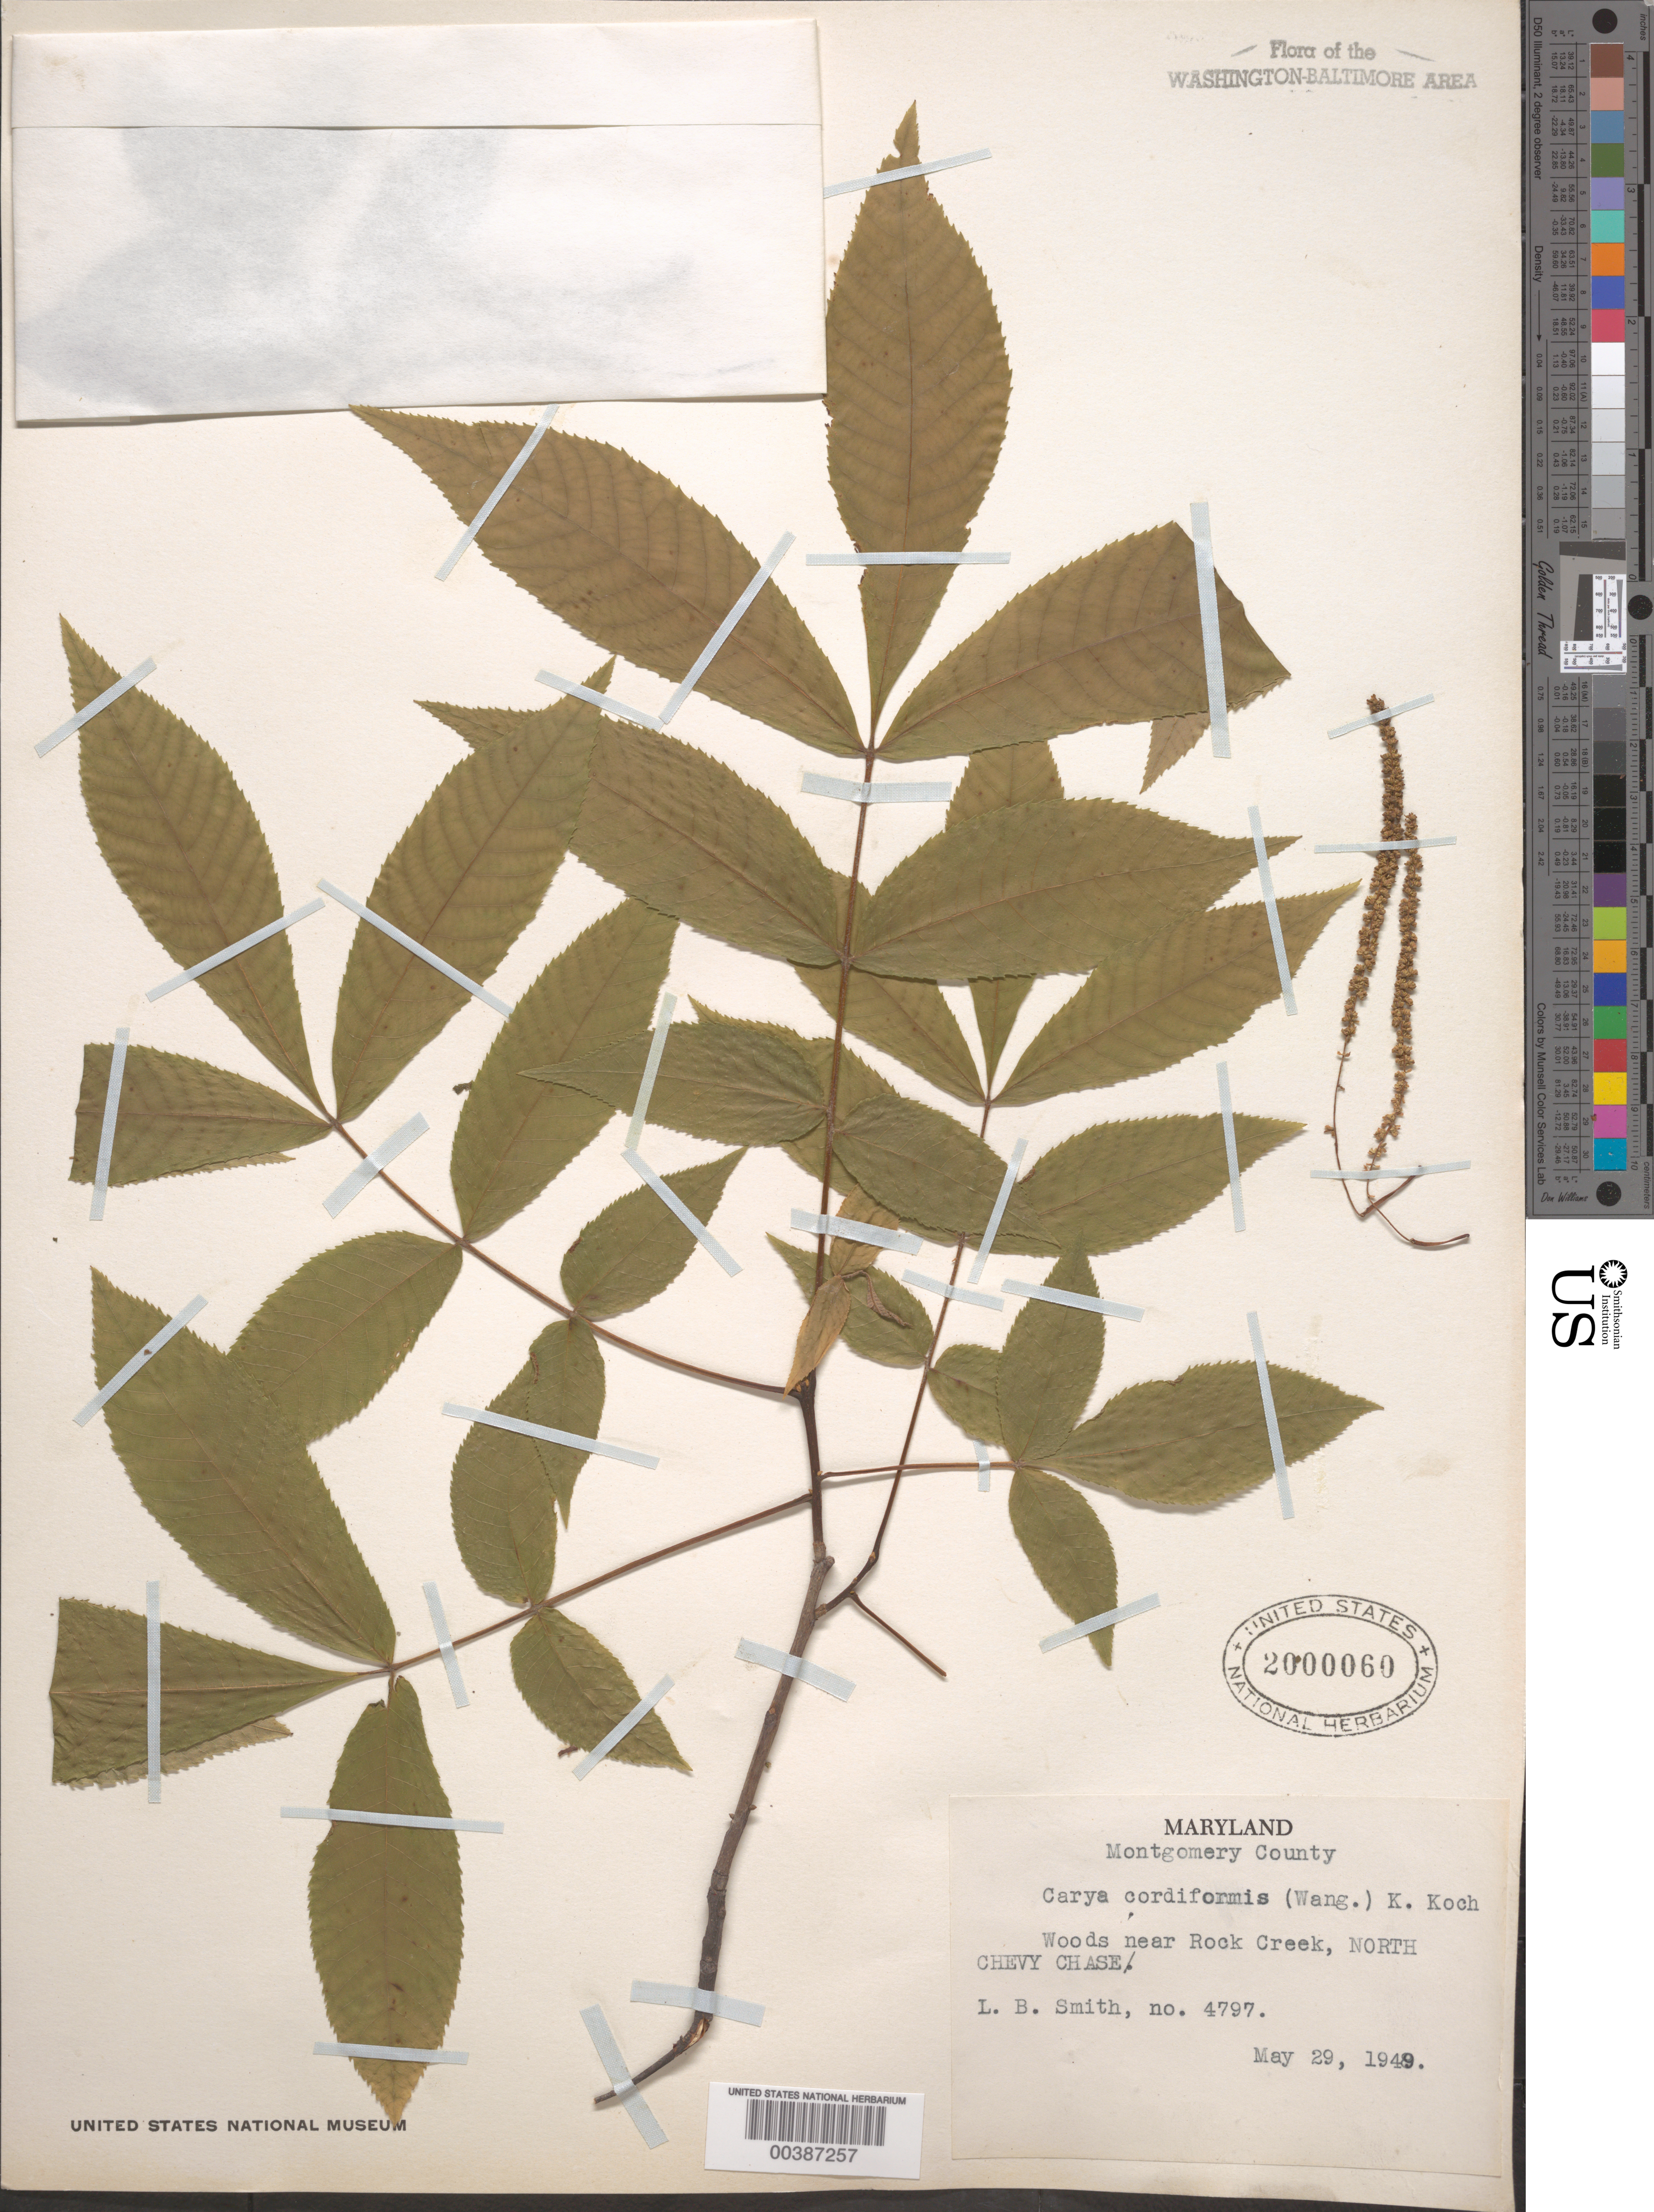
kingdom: Plantae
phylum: Tracheophyta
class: Magnoliopsida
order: Fagales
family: Juglandaceae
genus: Carya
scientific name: Carya cordiformis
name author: (Wangenh.) K. Koch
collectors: L. Smith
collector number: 4797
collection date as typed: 29 May 1949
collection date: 1949-05-29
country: United States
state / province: Maryland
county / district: Montgomery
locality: Rock Creek, north Chevy Chase Rock Creek Park and vicinity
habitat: Woods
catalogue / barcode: US 2000060